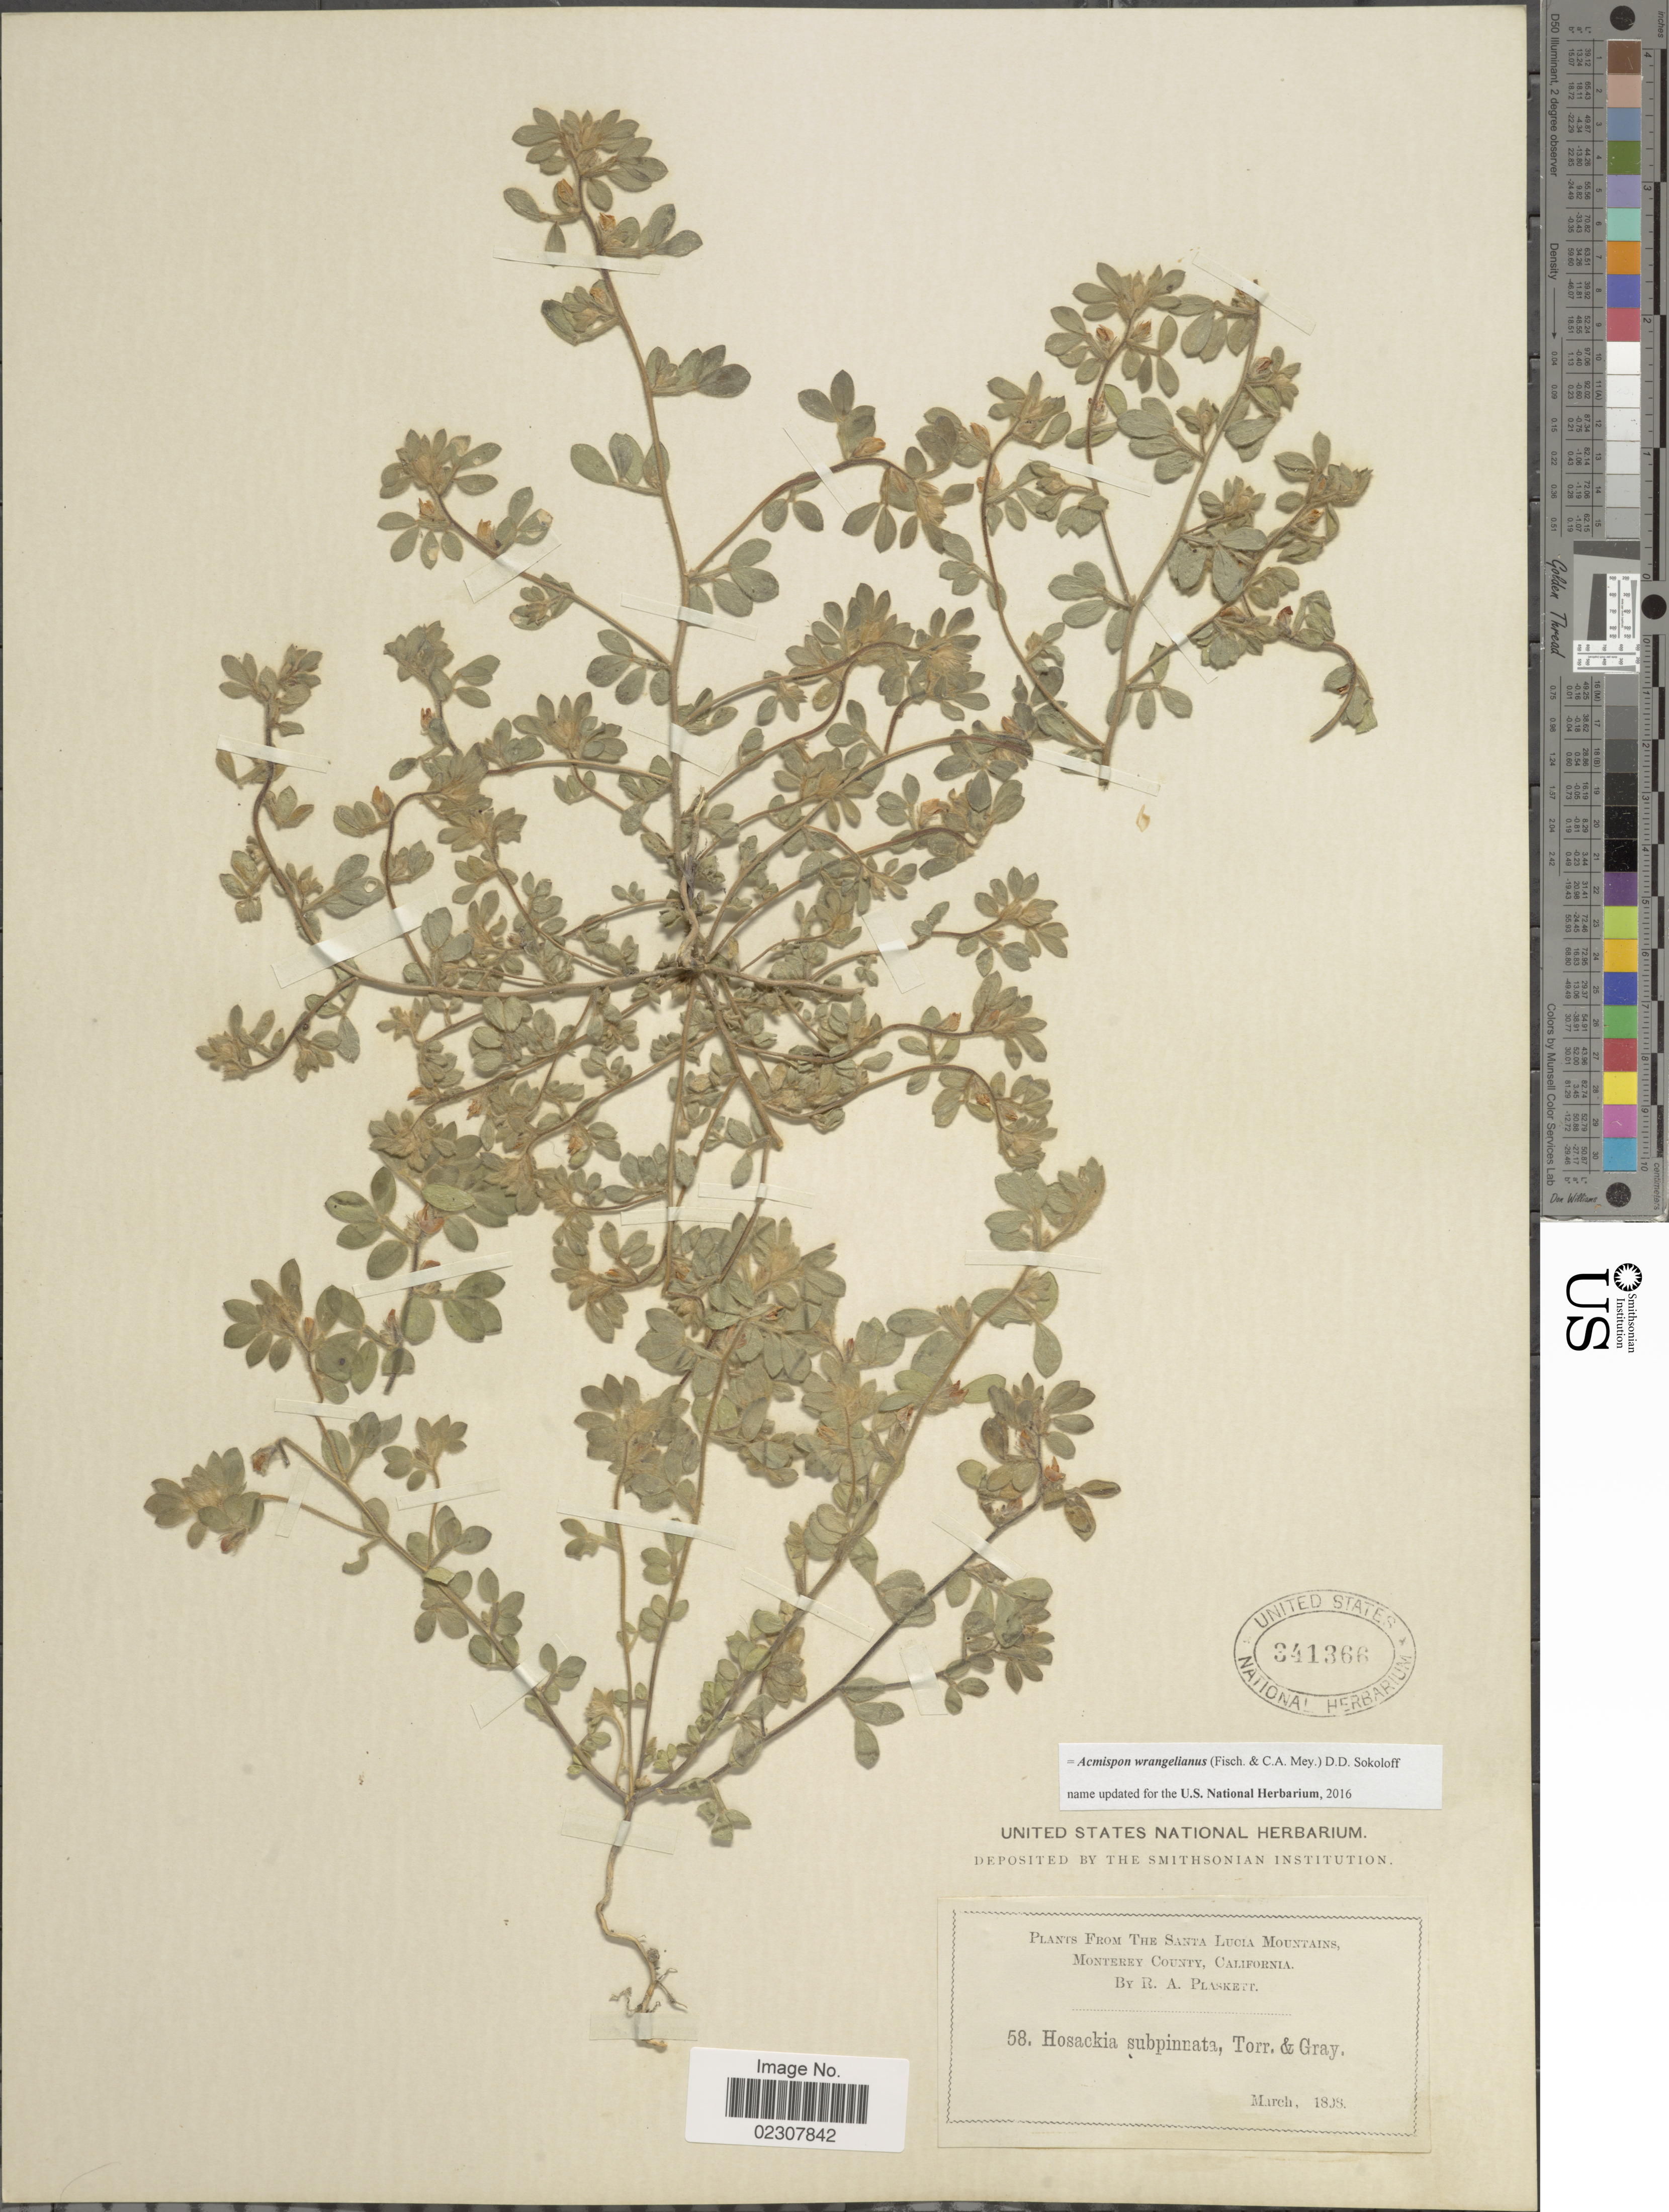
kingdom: Plantae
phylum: Tracheophyta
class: Magnoliopsida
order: Fabales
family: Fabaceae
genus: Acmispon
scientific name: Acmispon wrangelianus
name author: (Fisch. & C.A. Mey.) D.D. Sokoloff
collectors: R. Plaskett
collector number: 58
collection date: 1898-03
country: United States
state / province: California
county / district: Monterey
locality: The Santa Lucia Mountains, Monterey County.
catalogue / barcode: US 341366